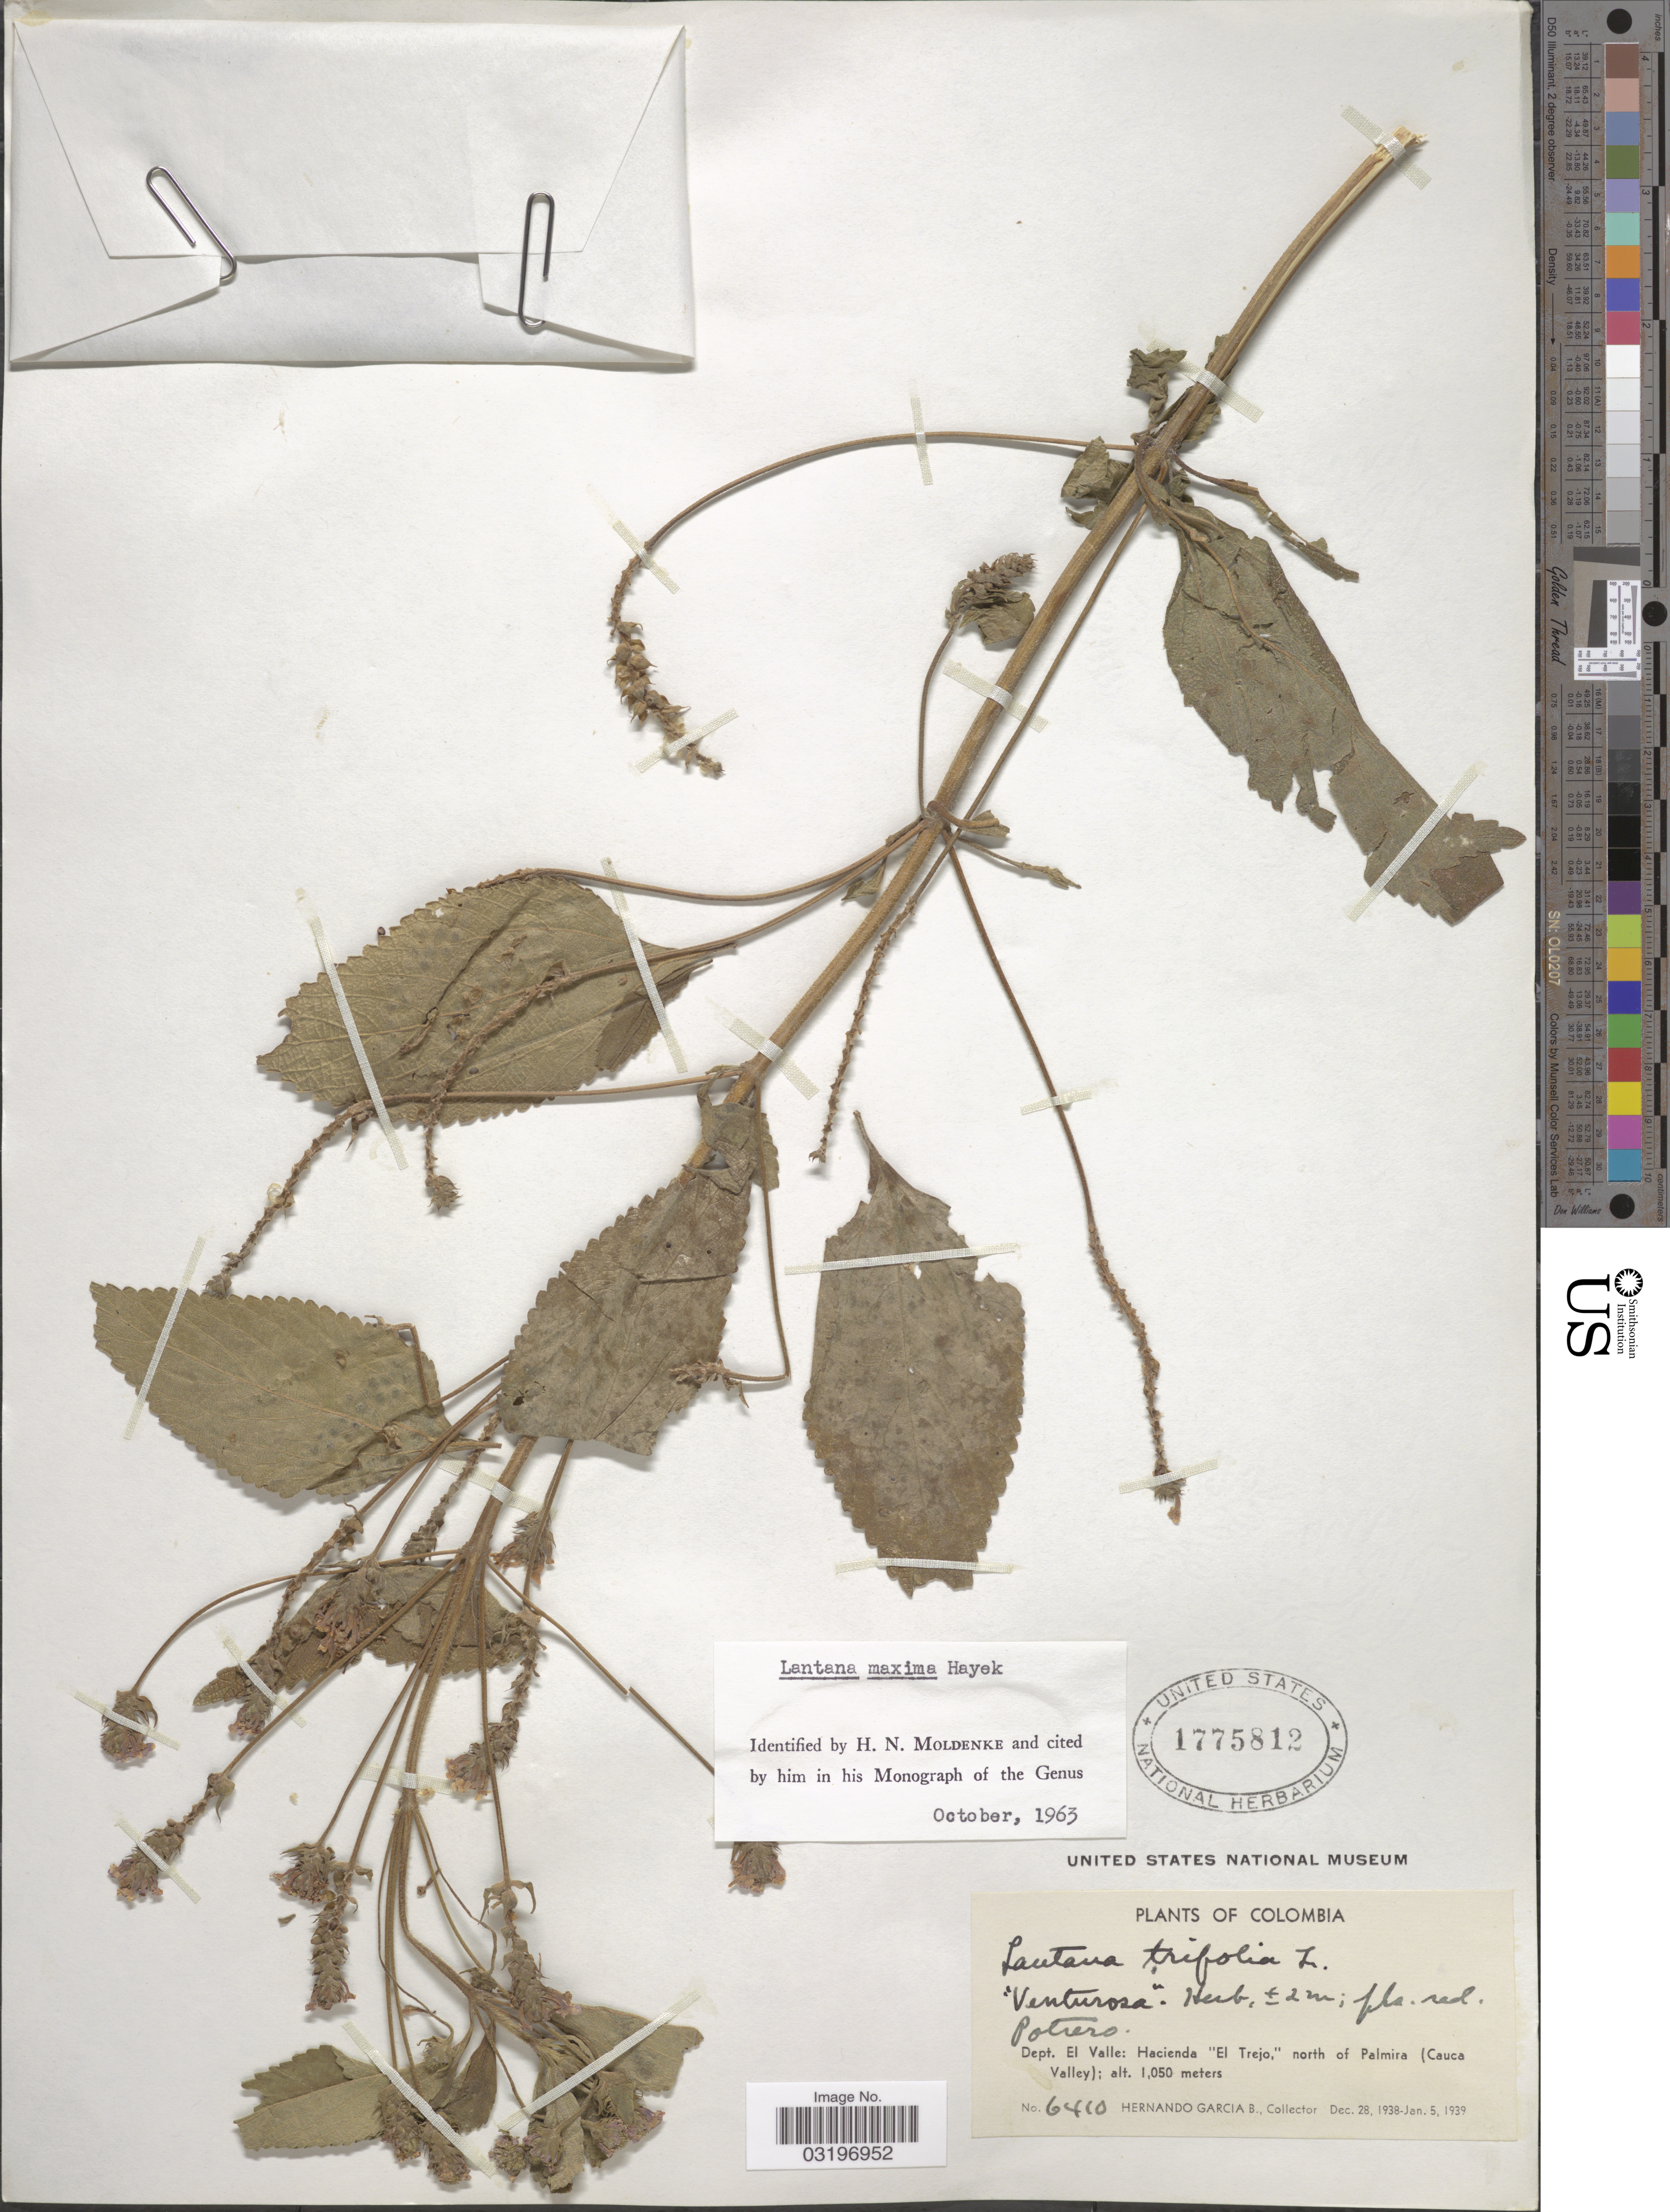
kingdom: Plantae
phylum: Tracheophyta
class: Magnoliopsida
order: Lamiales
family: Verbenaceae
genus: Lantana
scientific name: Lantana maxima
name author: Hayek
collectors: H. García Barriga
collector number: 6410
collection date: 1938-12-28/1939-01-05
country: Colombia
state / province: Valle del Cauca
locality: Dept. El Valle: Hacienda "El Trejo," north of Palmira (Cauca Valley).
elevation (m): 1050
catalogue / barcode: US 1775812